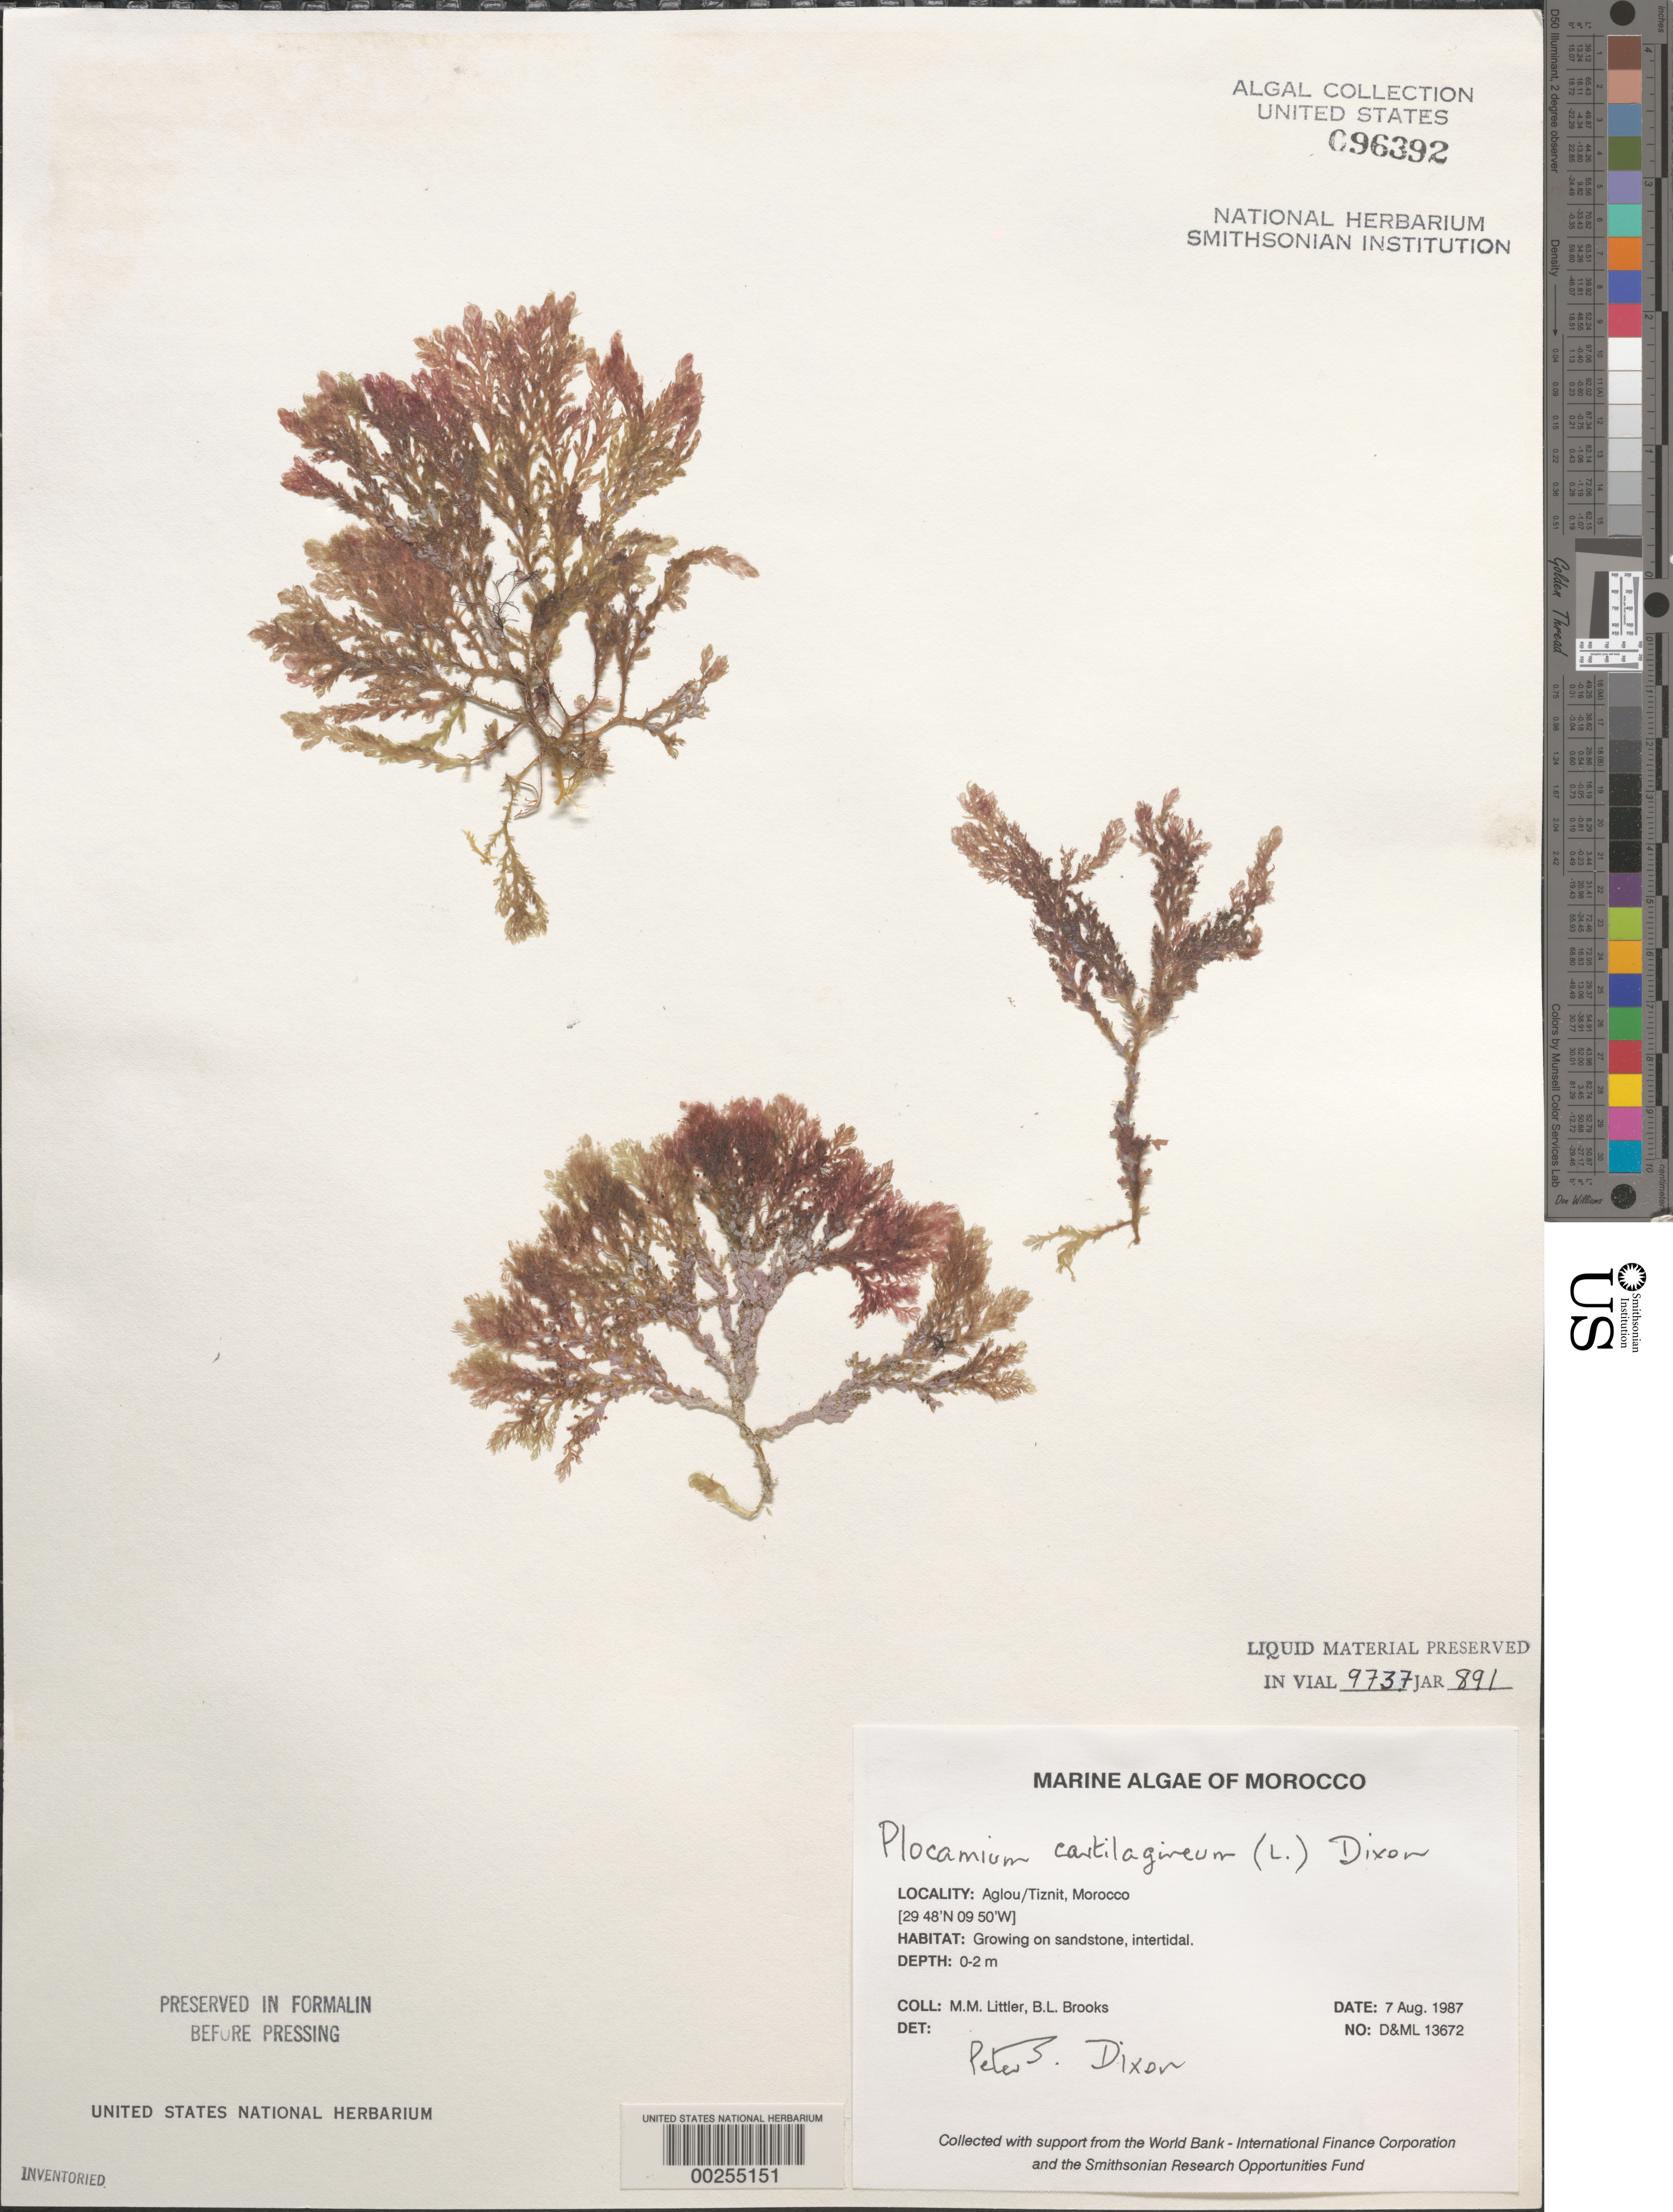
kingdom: Plantae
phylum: Rhodophyta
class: Florideophyceae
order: Plocamiales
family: Plocamiaceae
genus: Plocamium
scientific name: Plocamium cartilagineum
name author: (L.) P.S. Dixon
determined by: Dixon, P. S.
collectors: M. M. Littler & B. Brooks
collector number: D&ML 13672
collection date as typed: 07 Aug 1987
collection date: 1987-08-07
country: Morocco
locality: Aglou / Tiznit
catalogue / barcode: US 96392